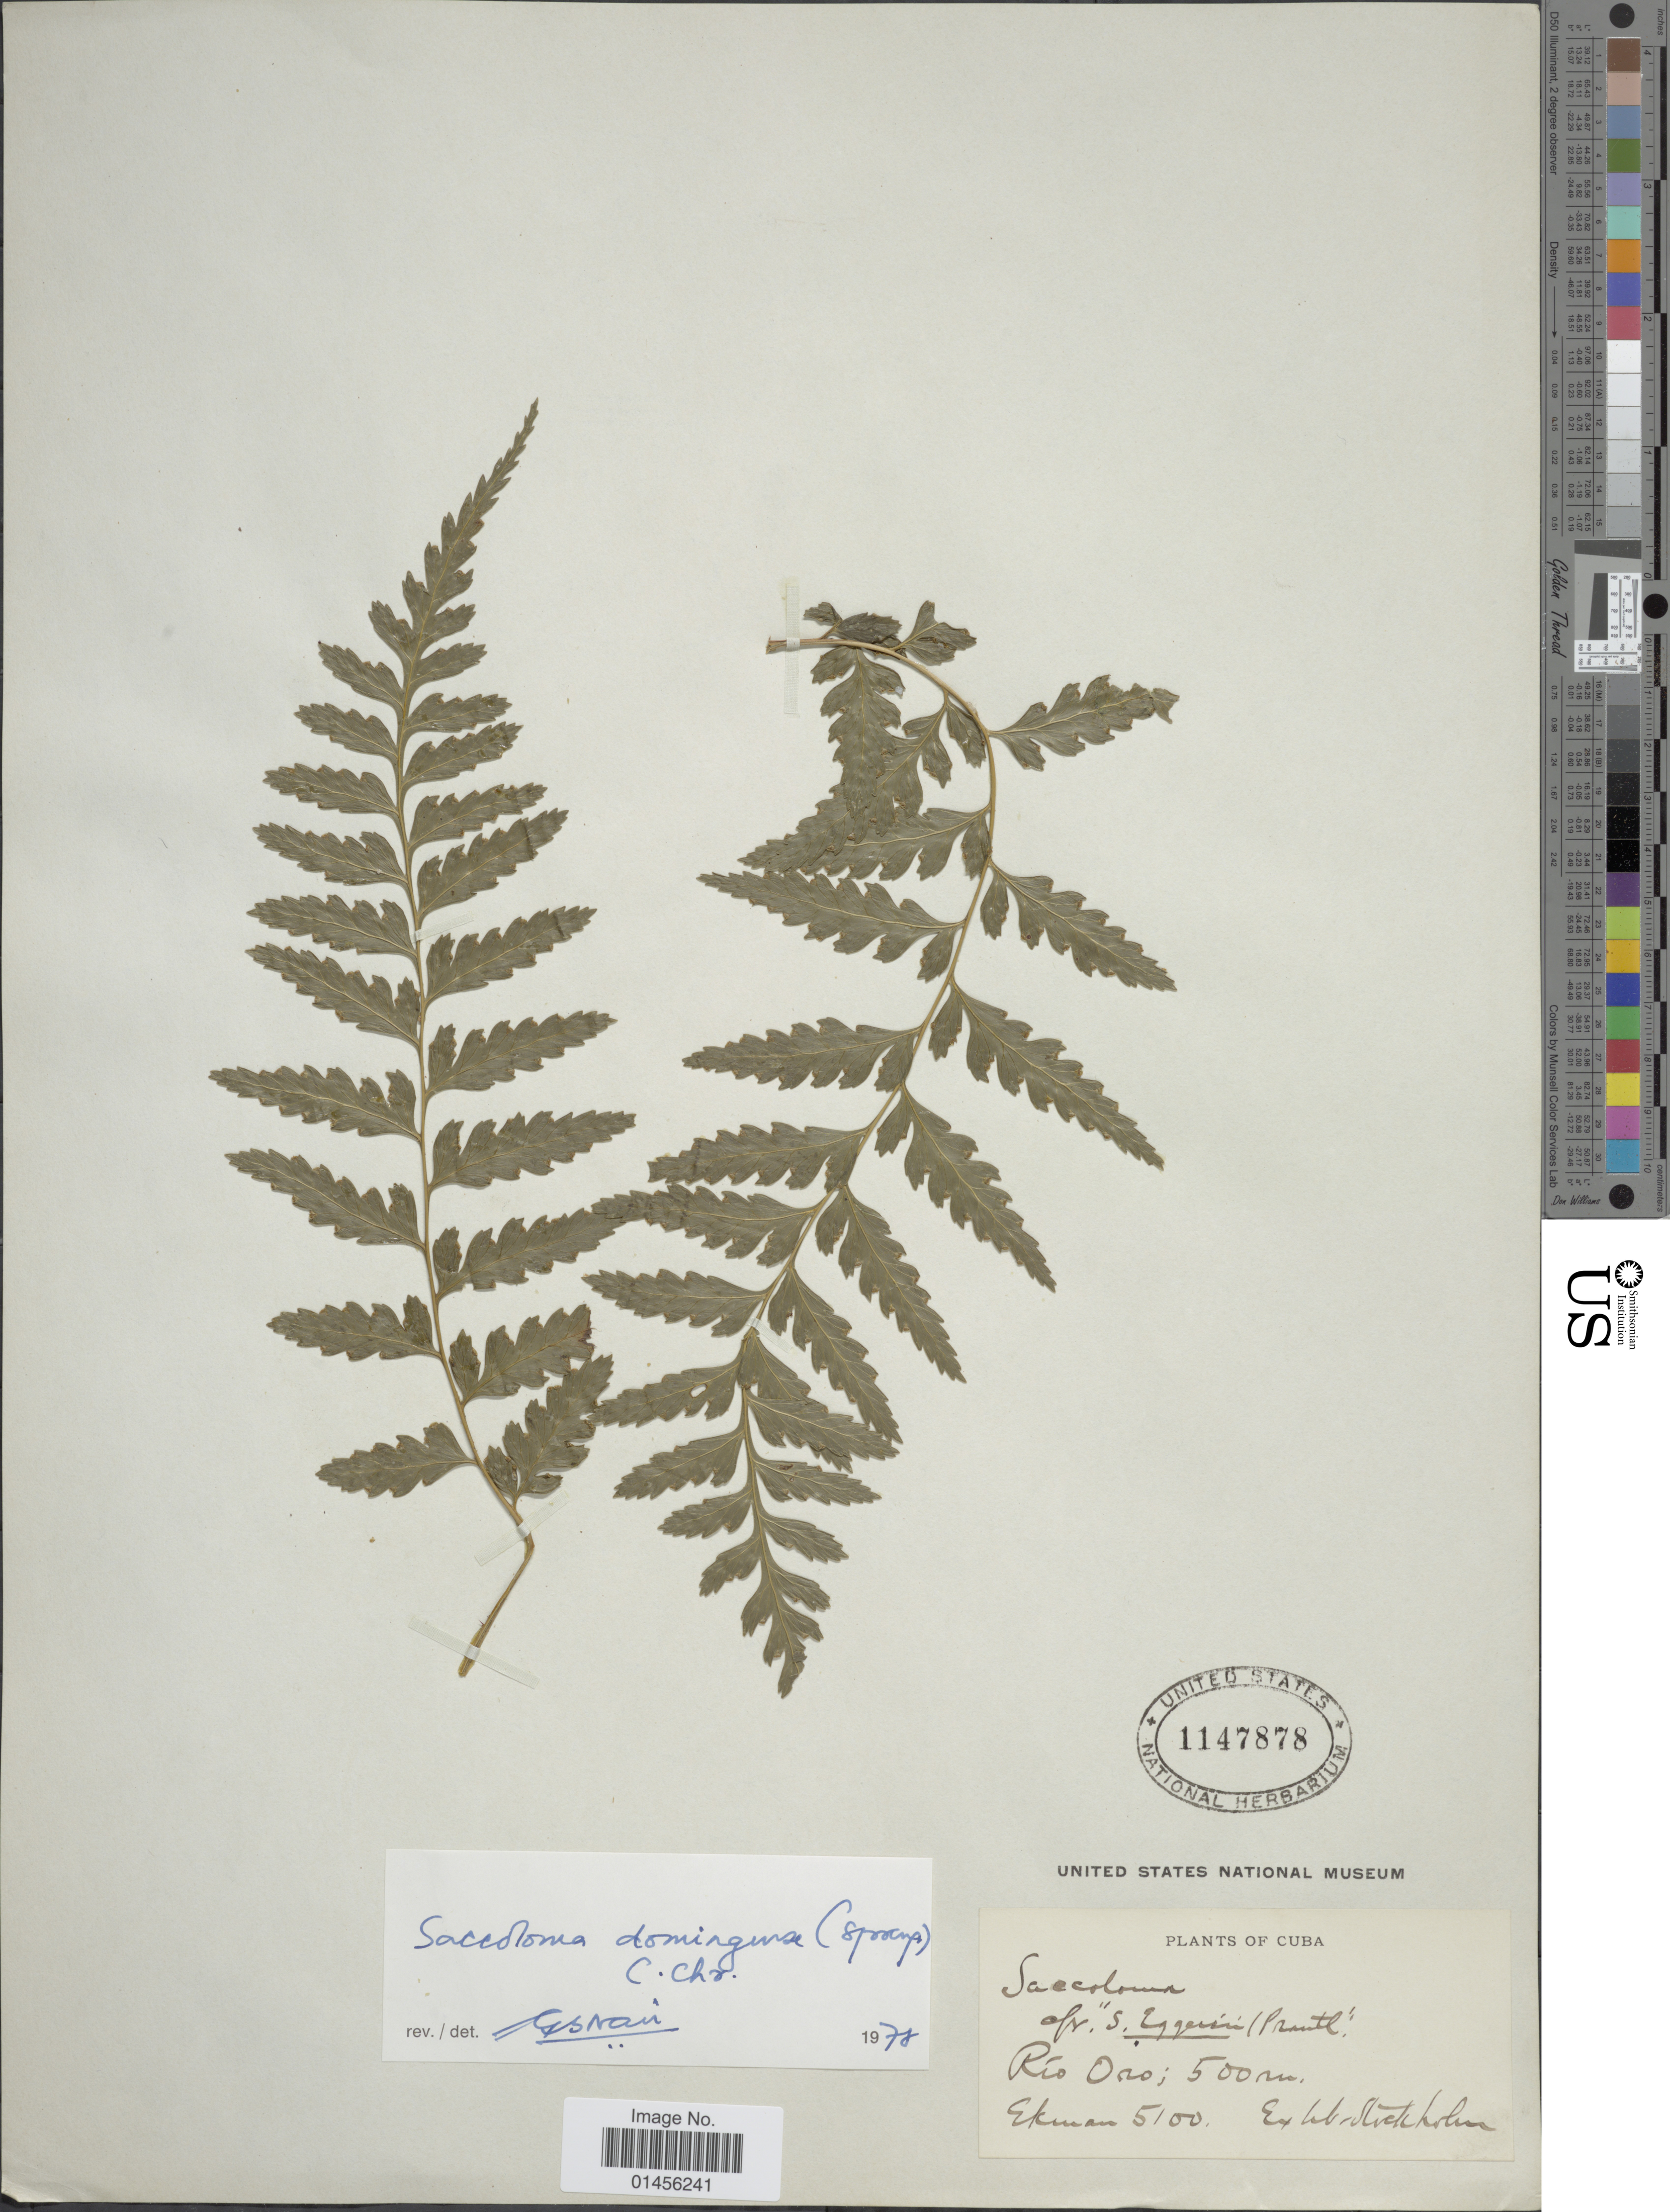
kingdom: Plantae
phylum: Tracheophyta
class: Polypodiopsida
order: Polypodiales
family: Saccolomataceae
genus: Saccoloma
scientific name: Saccoloma domingense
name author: (Spreng.) C. Chr.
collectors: -. Ekman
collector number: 5100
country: Cuba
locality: Río Oro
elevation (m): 500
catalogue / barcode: US 1147878